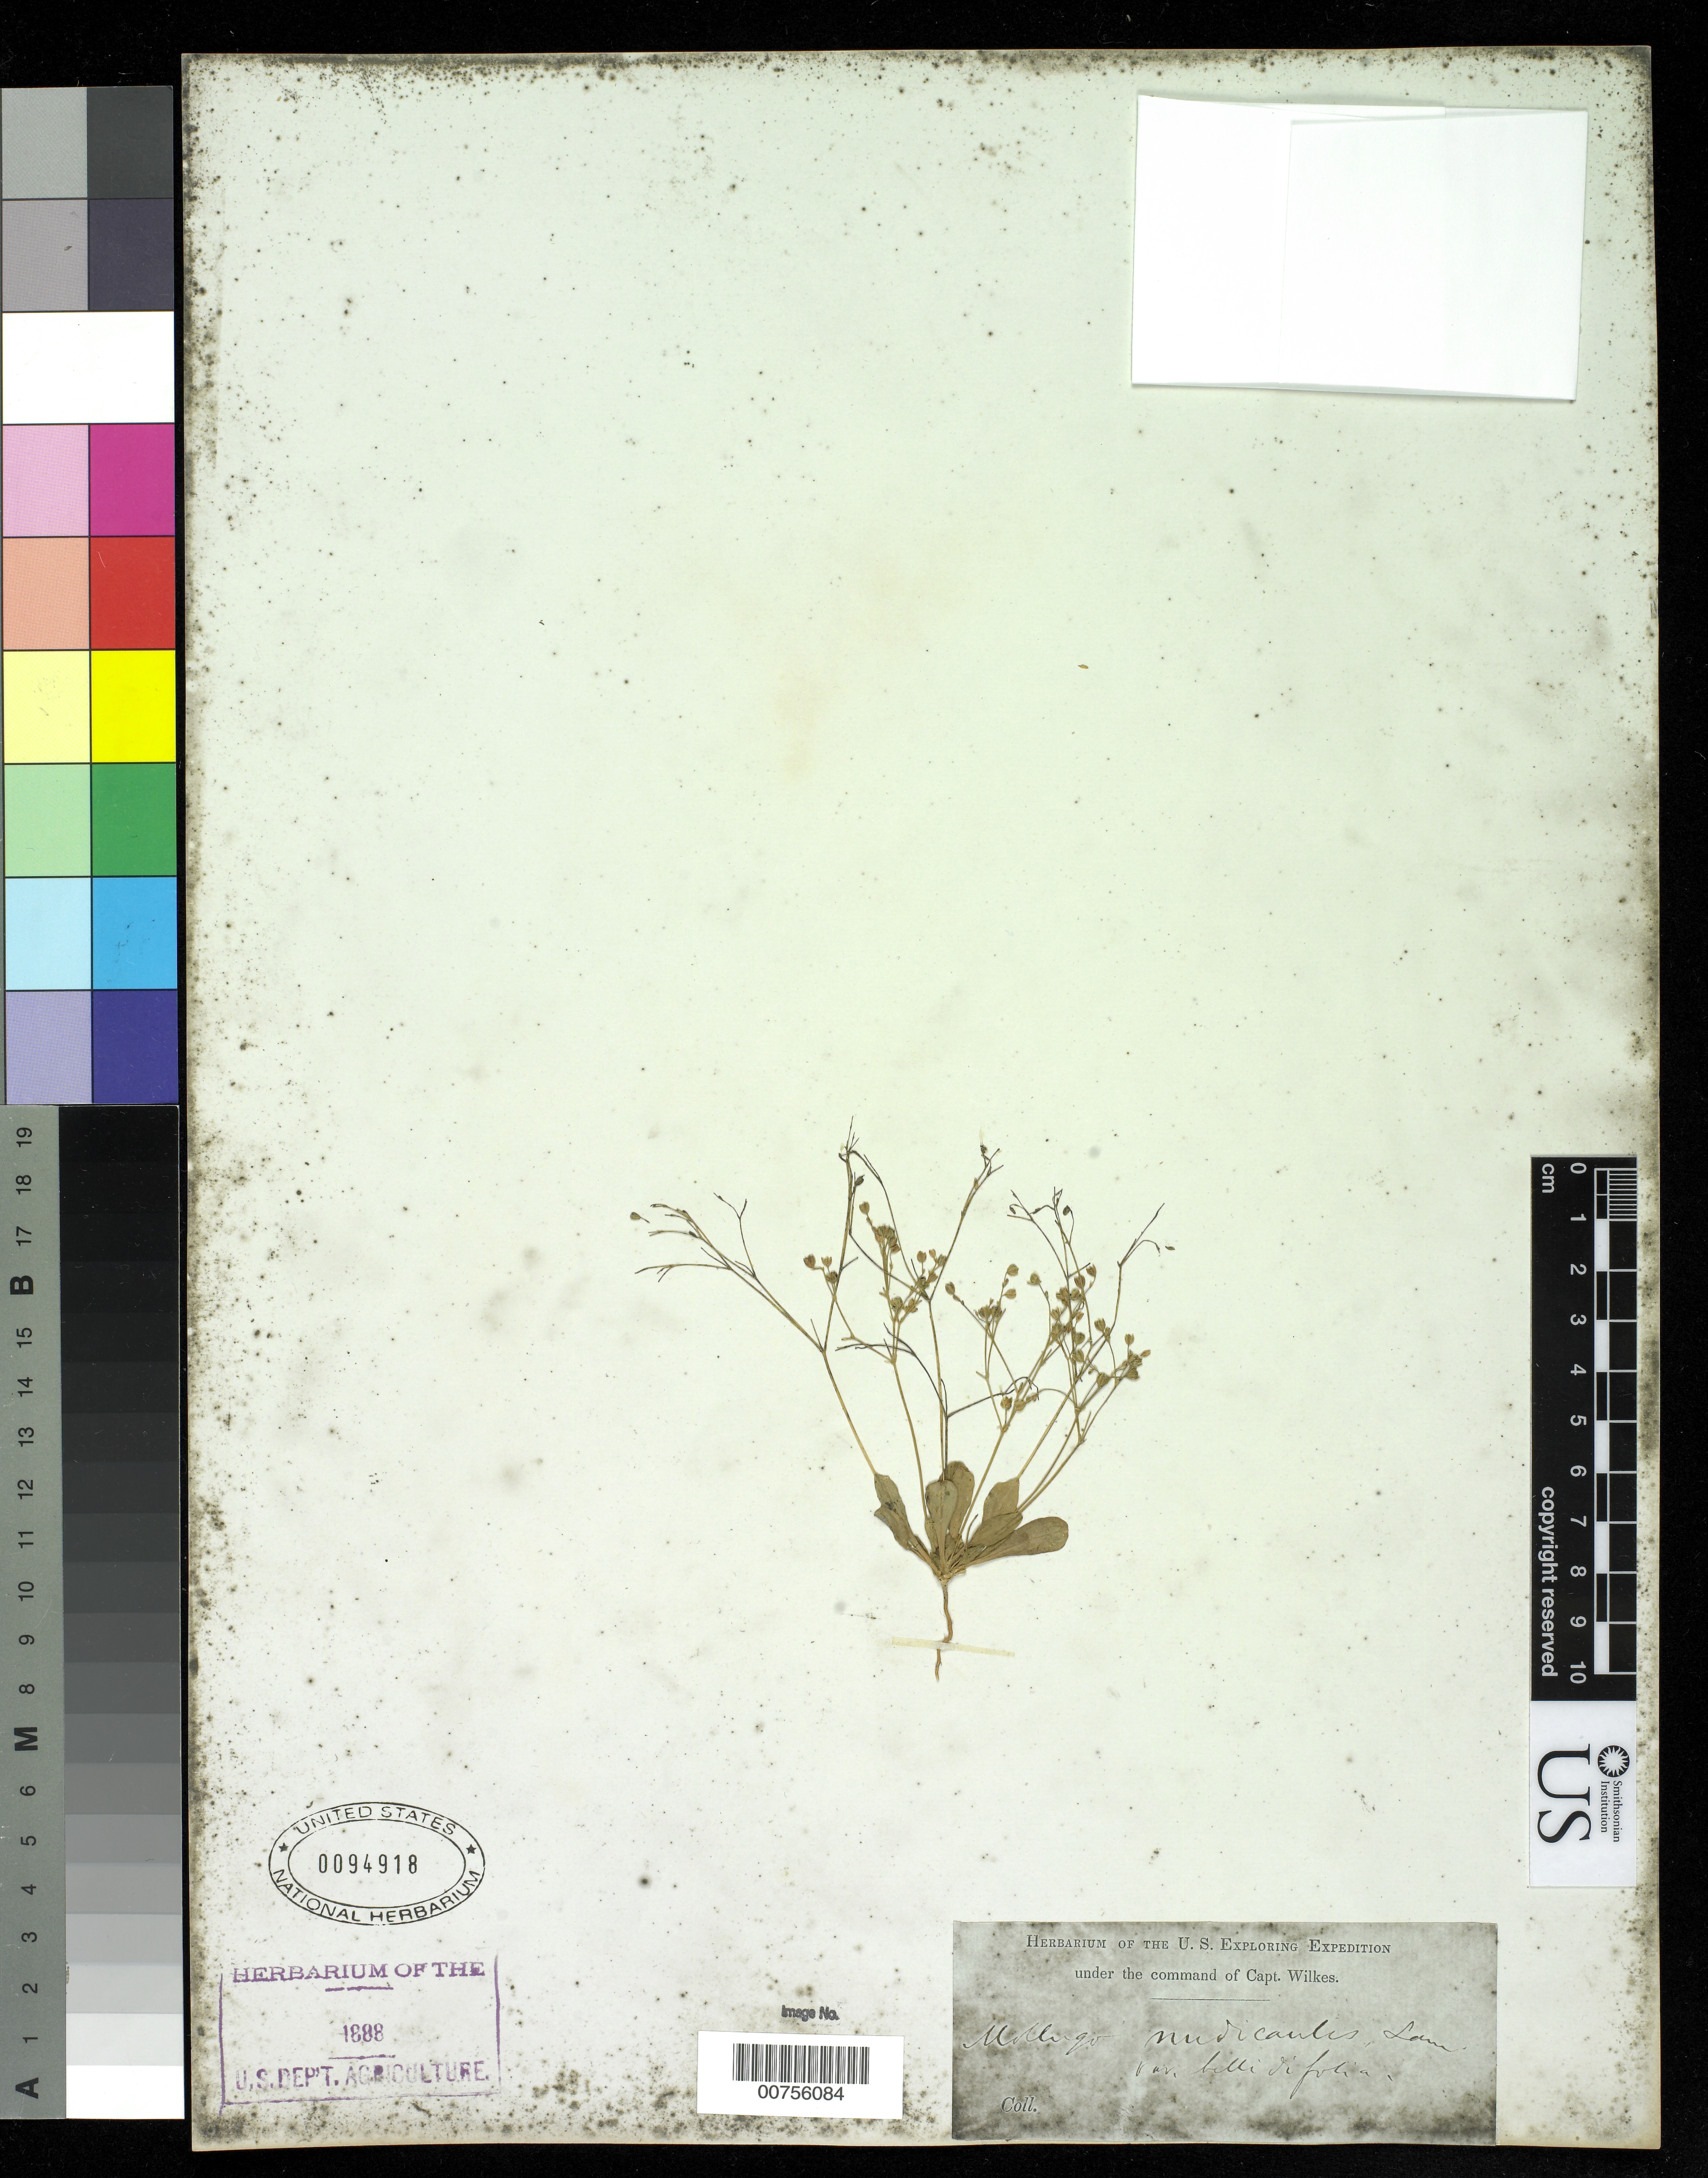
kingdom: Plantae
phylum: Tracheophyta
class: Magnoliopsida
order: Caryophyllales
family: Molluginaceae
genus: Paramollugo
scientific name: Paramollugo spathulata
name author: (Sw.) Sukhor.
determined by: Strong, Mark T., (BOT), Smithsonian Institution - National Museum of Natural History (UNITED STATES)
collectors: Wilkes Explor. Exped.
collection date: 1838/1842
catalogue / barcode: US 94918